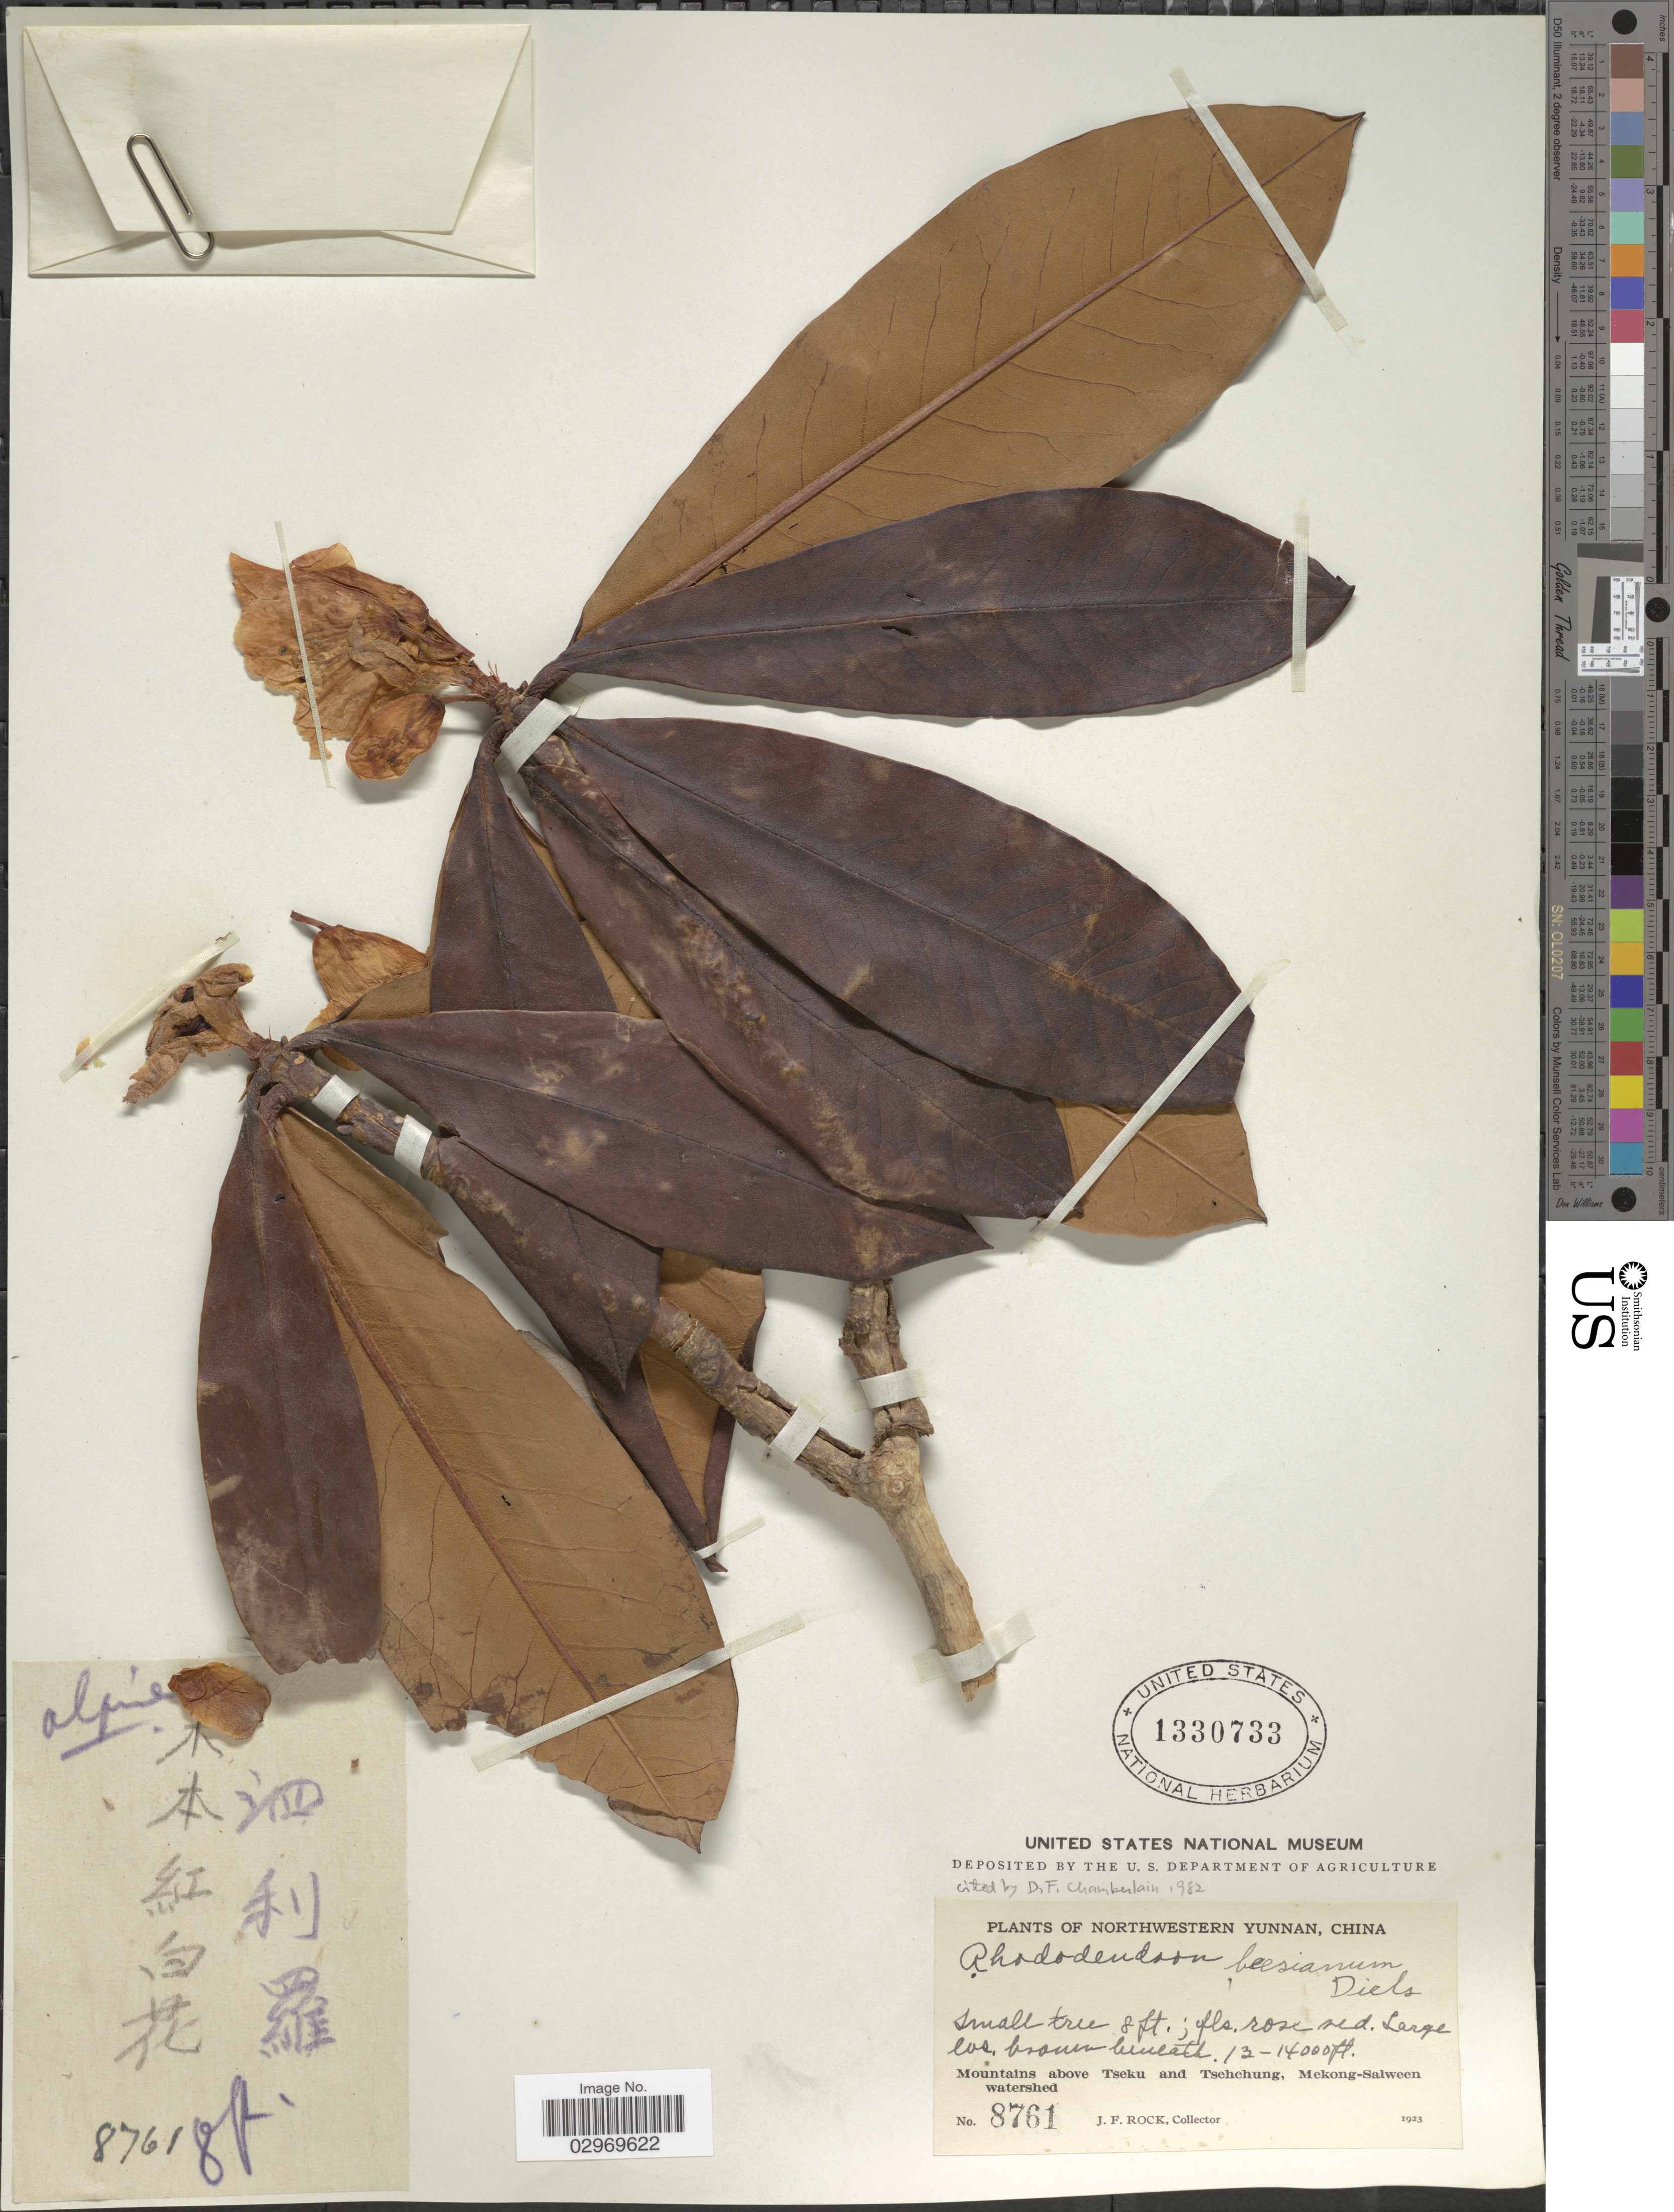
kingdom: Plantae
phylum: Tracheophyta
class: Magnoliopsida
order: Ericales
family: Ericaceae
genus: Rhododendron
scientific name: Rhododendron beesianum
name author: Diels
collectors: J. Rock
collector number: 8761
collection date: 1932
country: China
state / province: Yunnan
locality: Northwestern Yunnan, Mountains above Tseku and Tsehchung, Mekong-Salween watershed.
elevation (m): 3962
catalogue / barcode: US 1330733